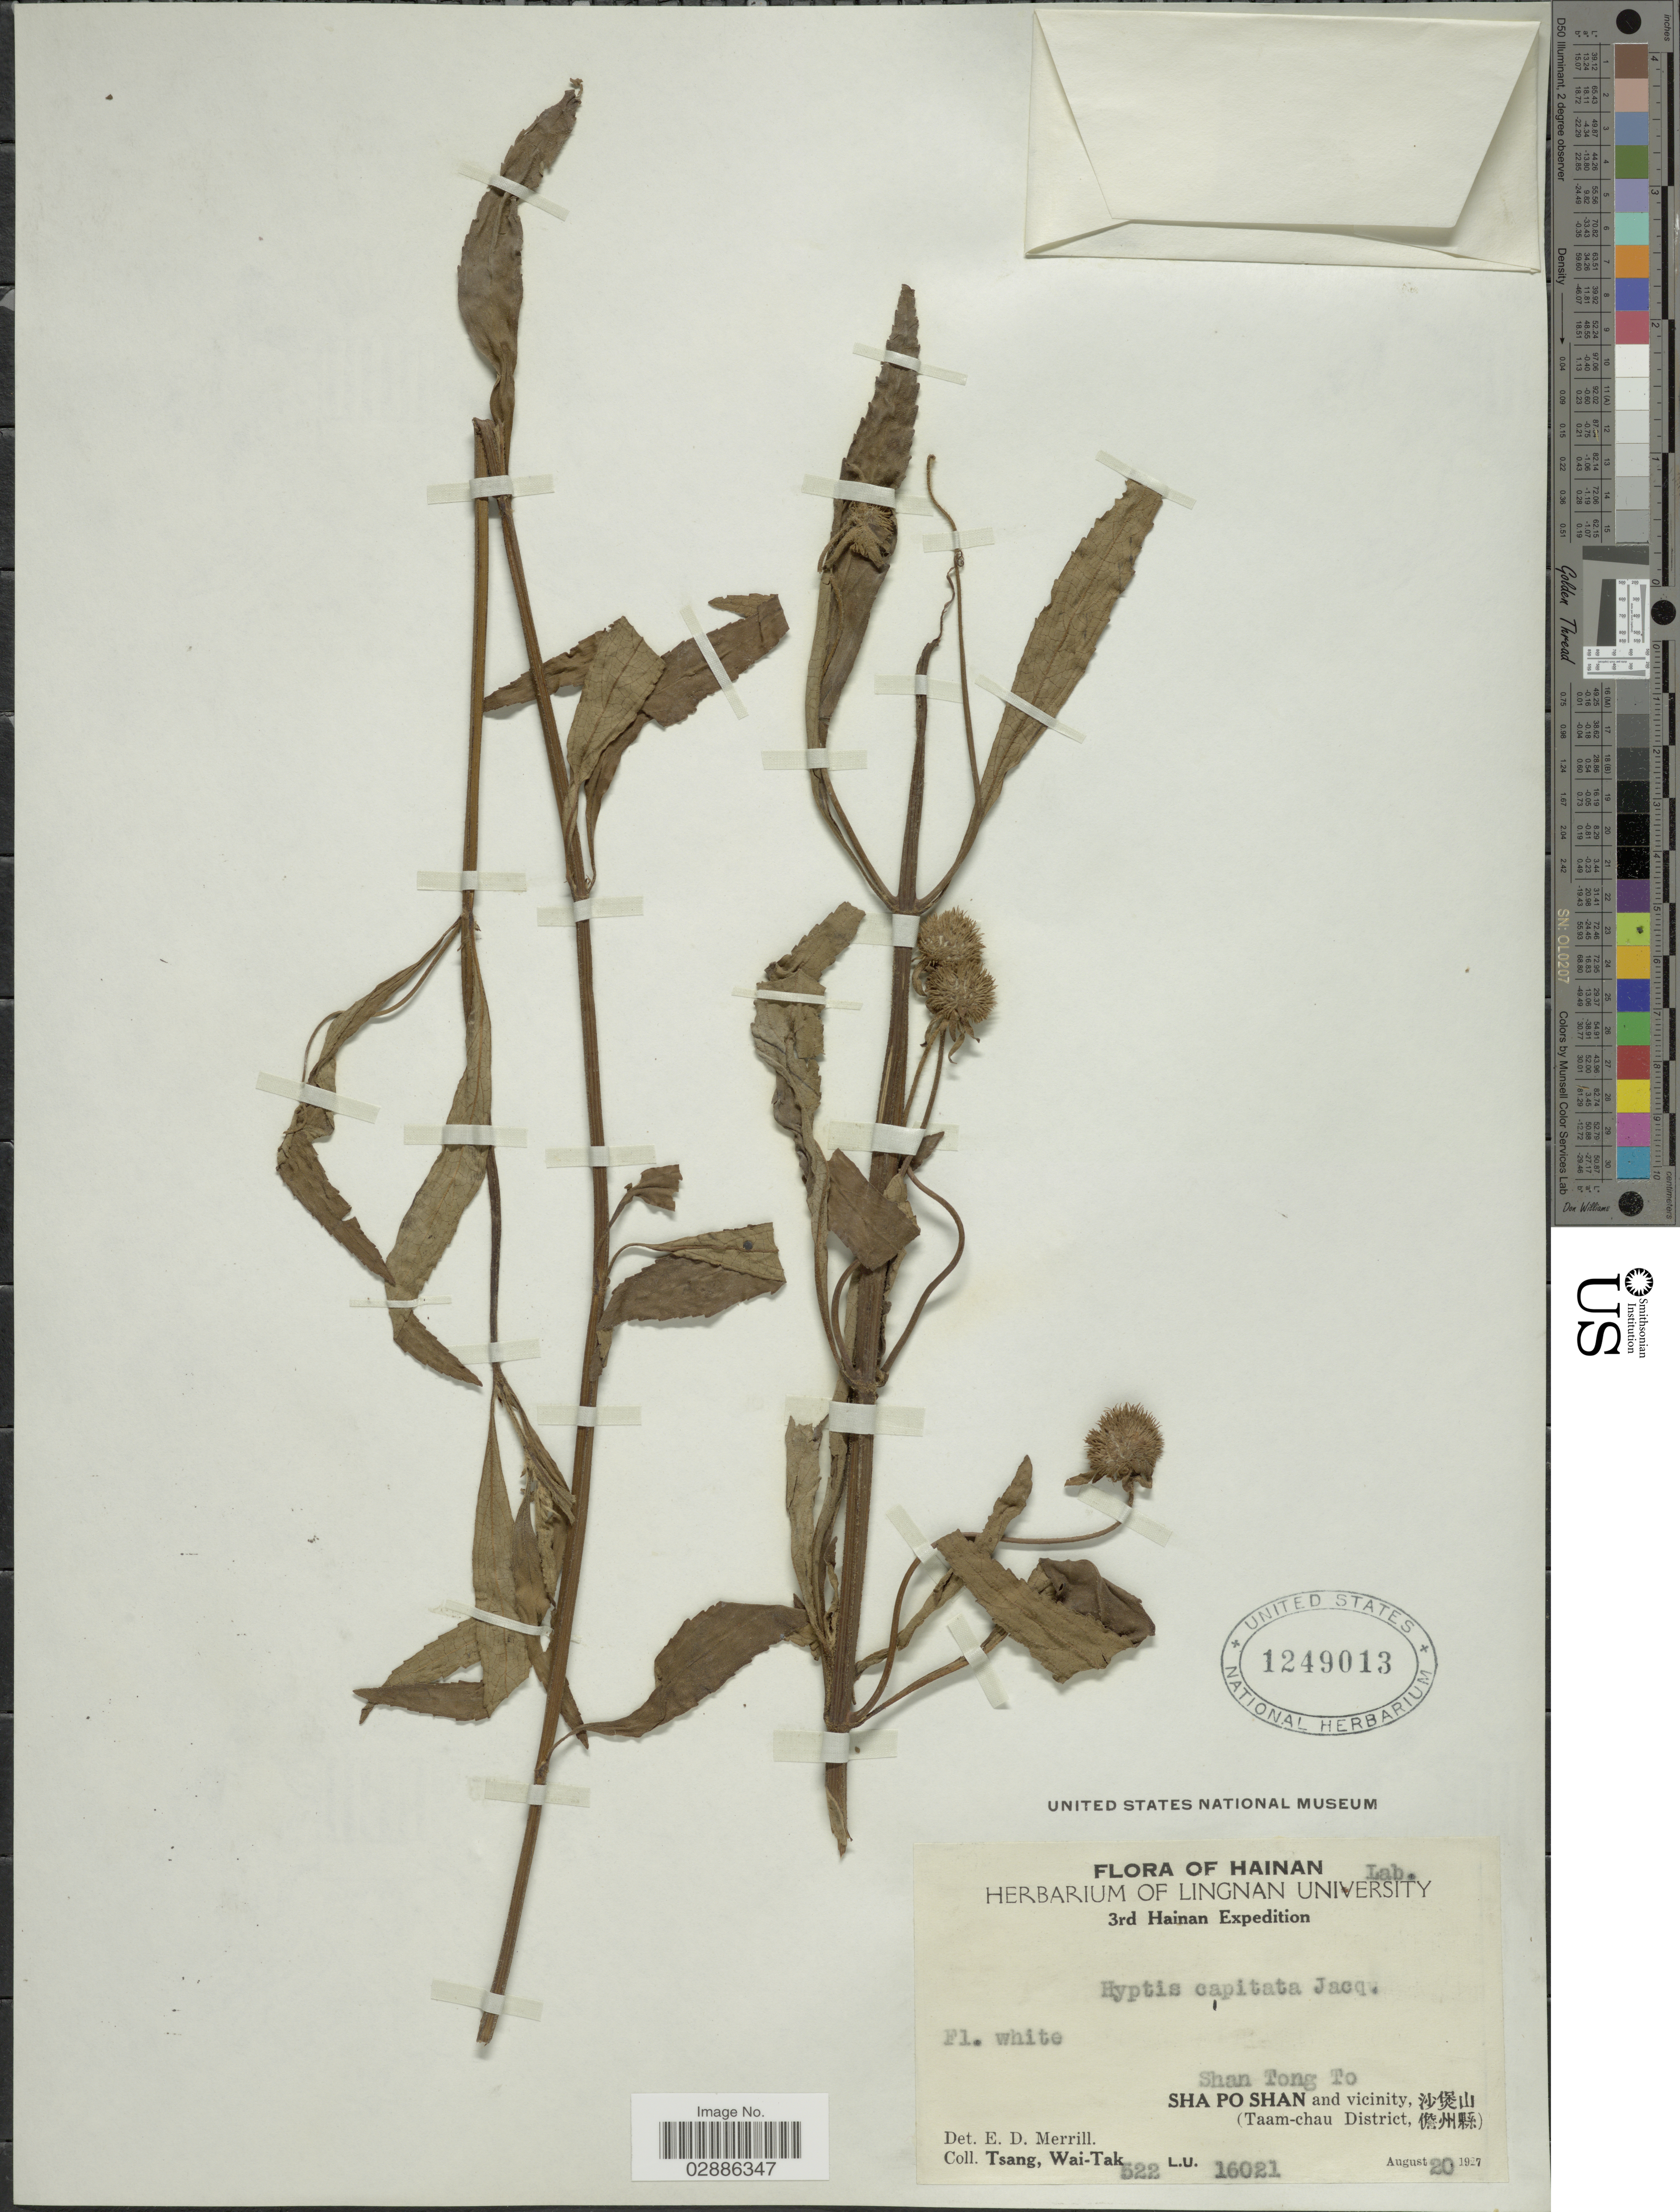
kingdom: Plantae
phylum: Tracheophyta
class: Magnoliopsida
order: Lamiales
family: Lamiaceae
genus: Hyptis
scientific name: Hyptis rhomboidea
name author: M. Martens & Galeotti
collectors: W. T. Tsang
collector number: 522/L.U.16021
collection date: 1927-08-20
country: China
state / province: Hainan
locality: Shan Tong To, Sha Po Shan and vicinity, (Taam-chau District).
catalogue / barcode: US 1249013